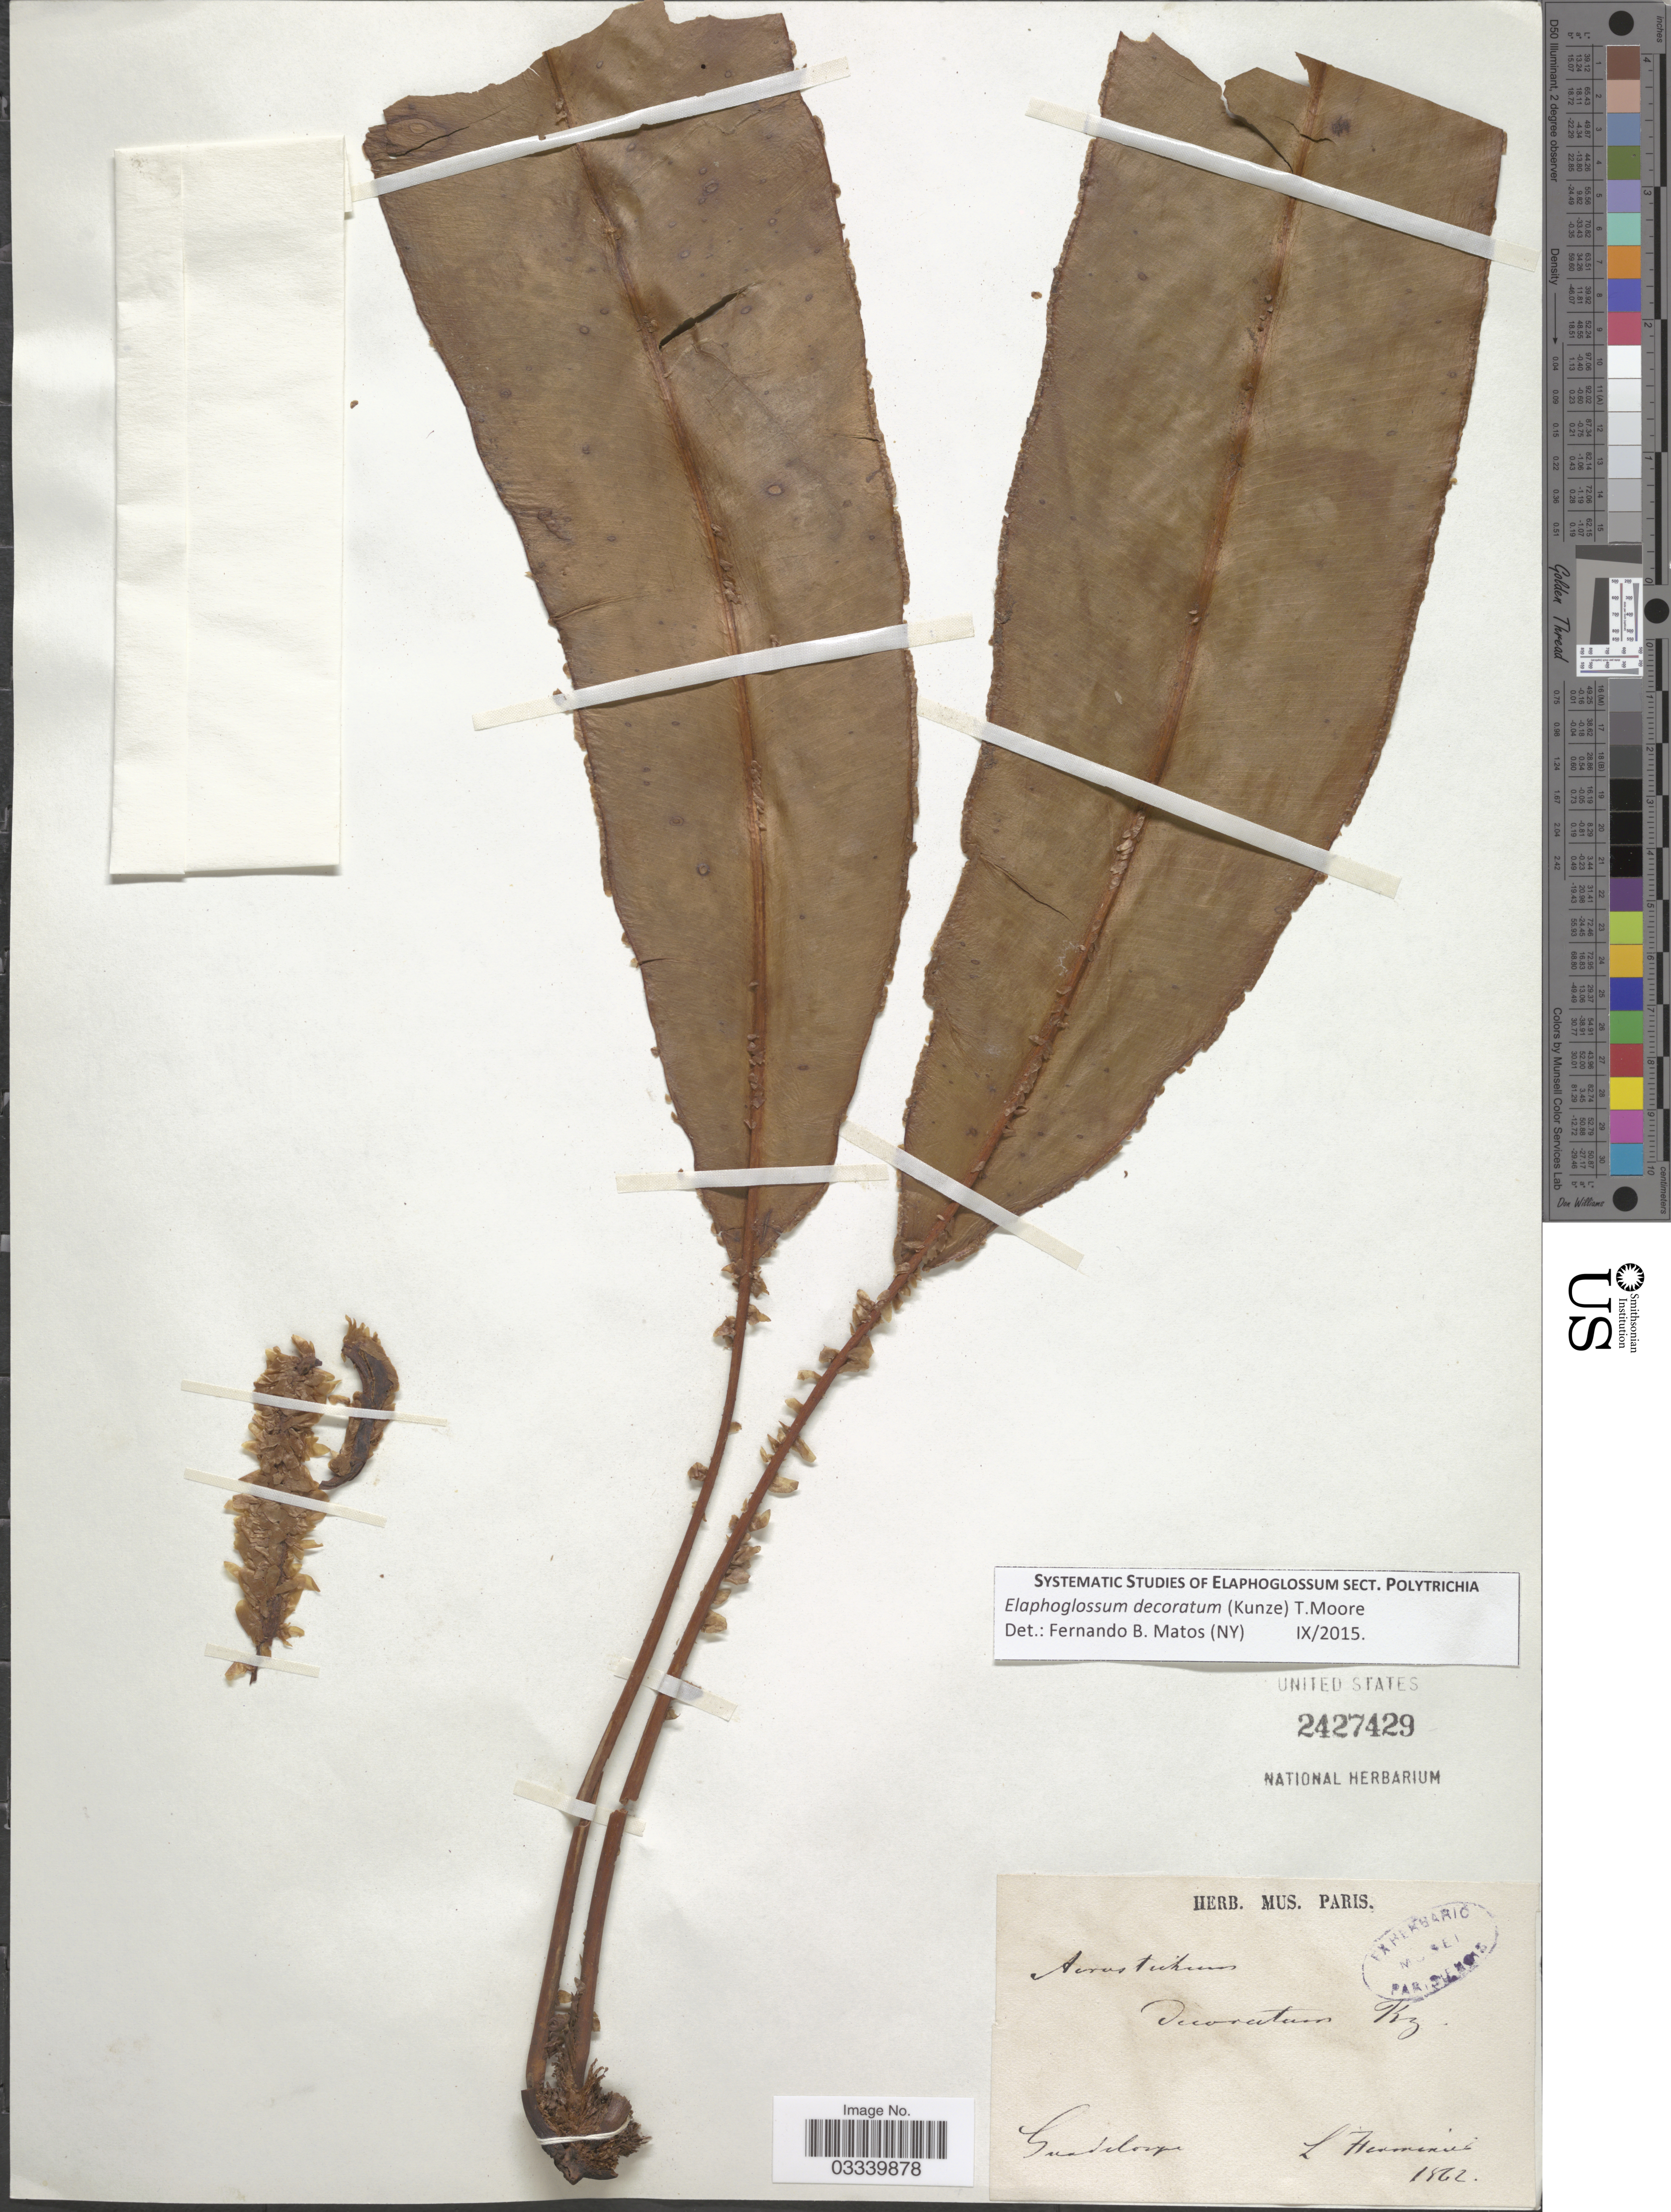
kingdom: Plantae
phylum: Tracheophyta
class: Polypodiopsida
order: Polypodiales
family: Dryopteridaceae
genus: Elaphoglossum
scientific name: Elaphoglossum decoratum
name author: (Kunze) T. Moore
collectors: -. L'Herminier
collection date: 1862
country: Guadeloupe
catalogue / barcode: US 2427429